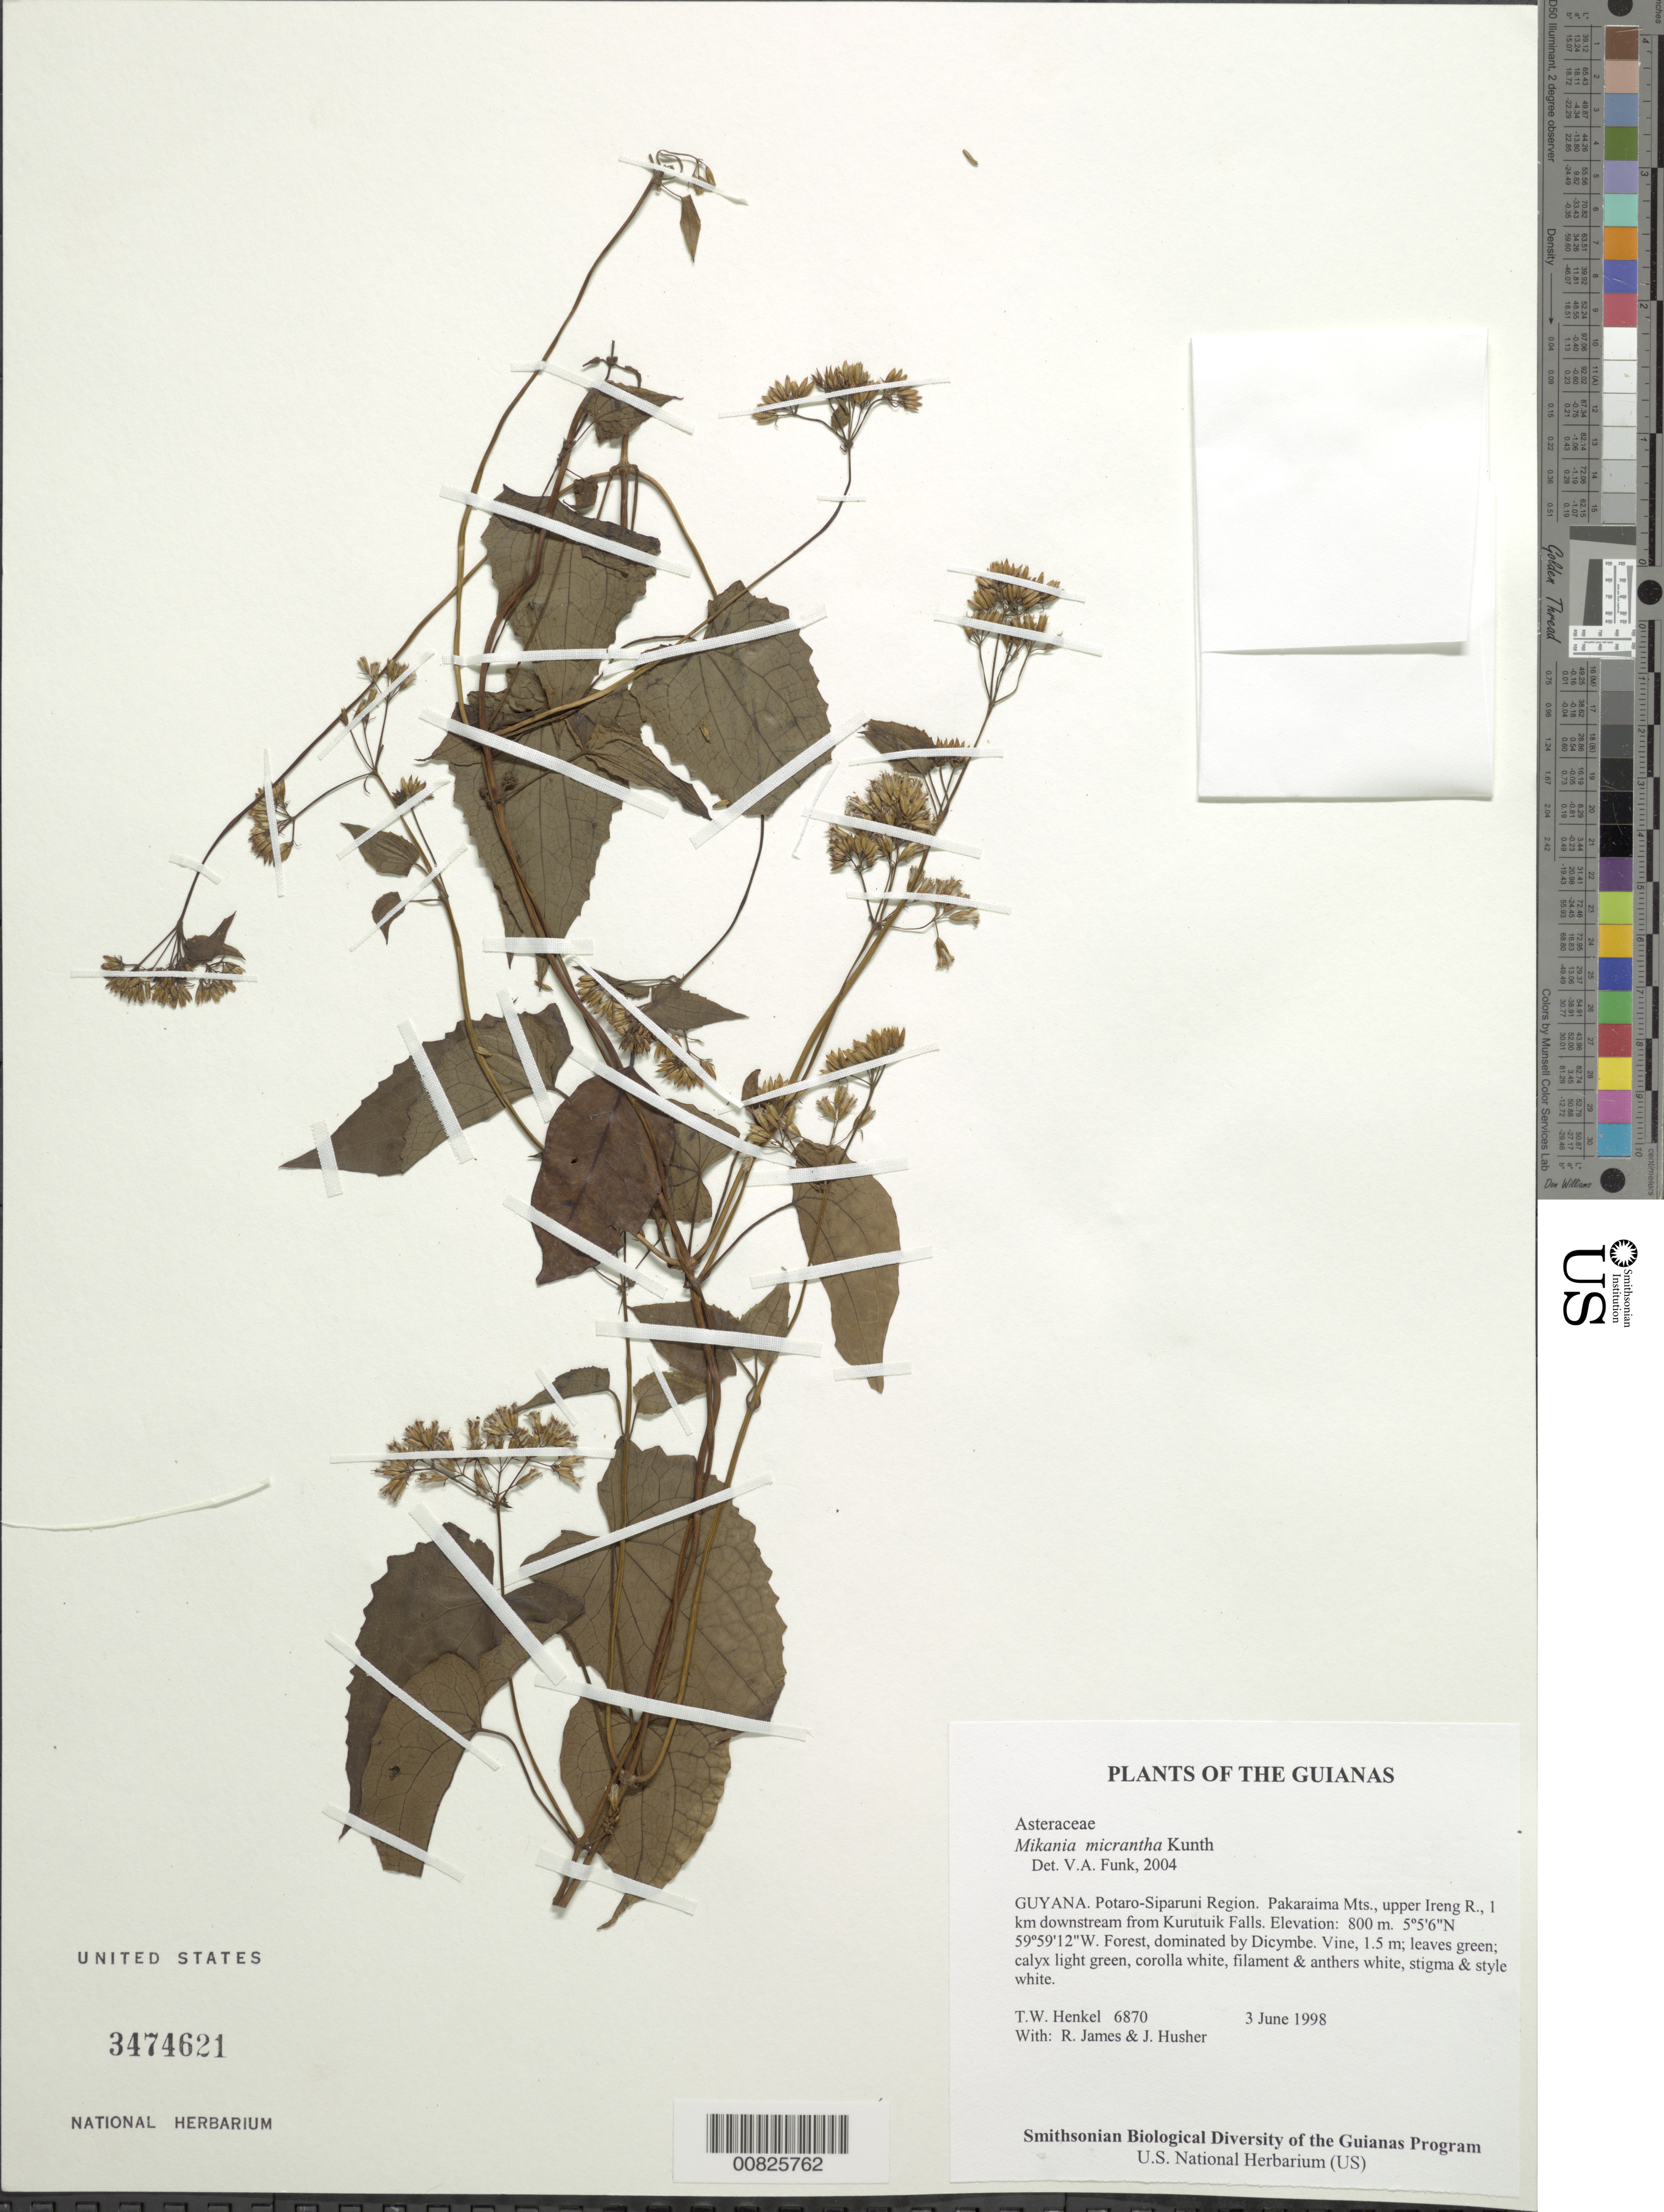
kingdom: Plantae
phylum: Tracheophyta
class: Magnoliopsida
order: Asterales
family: Asteraceae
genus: Mikania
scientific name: Mikania micrantha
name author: Kunth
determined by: Funk, Vicki A., (BOT), Smithsonian Institution - National Museum of Natural History (UNITED STATES)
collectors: T. Henkel, R. James & J. Husher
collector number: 6870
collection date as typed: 3 June 1998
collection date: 1998-06-03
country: Guyana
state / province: Potaro-Siparuni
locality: Pakaraima Mts., upper Ireng R., 1 km downstream from Kurutuik Falls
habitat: Forest, dominated by Dicymbe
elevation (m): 800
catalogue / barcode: US 3474621